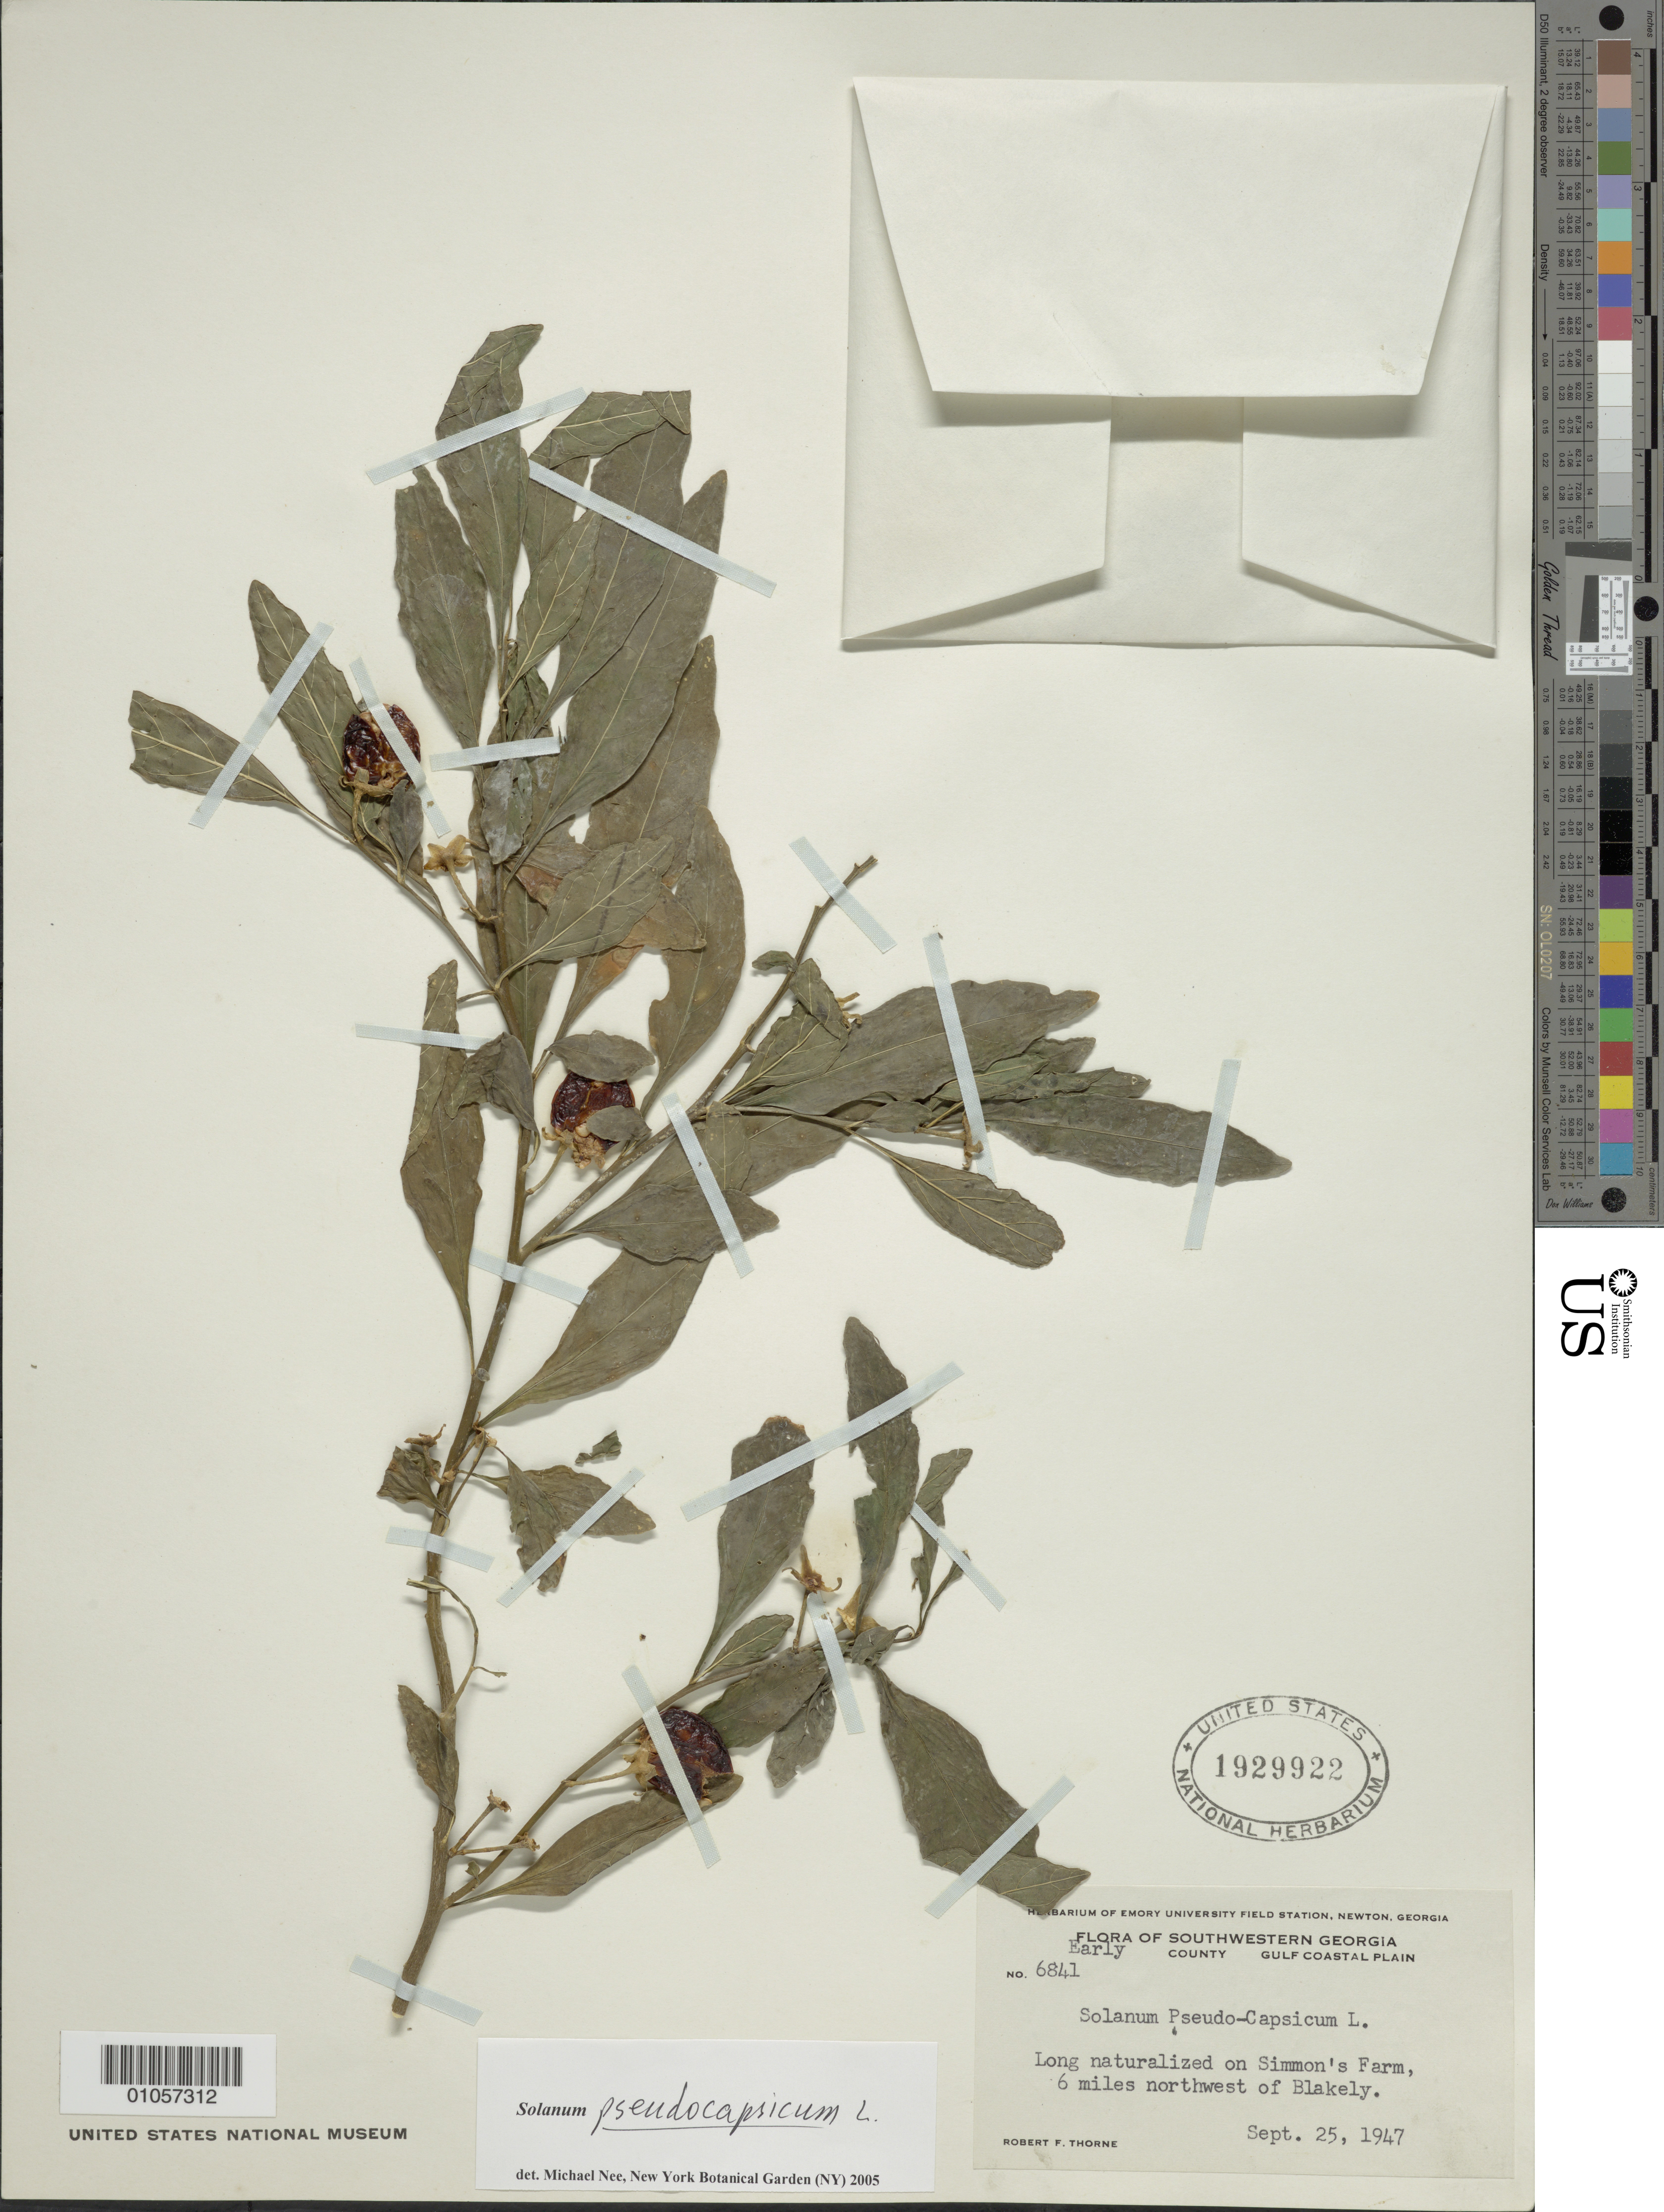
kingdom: Plantae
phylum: Tracheophyta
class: Magnoliopsida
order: Solanales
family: Solanaceae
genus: Solanum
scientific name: Solanum pseudocapsicum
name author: L.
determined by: Nee, Michael H.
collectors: R. F. Thorne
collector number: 6841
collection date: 1947-09-25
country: United States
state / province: Georgia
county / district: Early County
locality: Simmon's Farm, 6 miles NW of Blakely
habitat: Naturalized.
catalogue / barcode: US 1929922